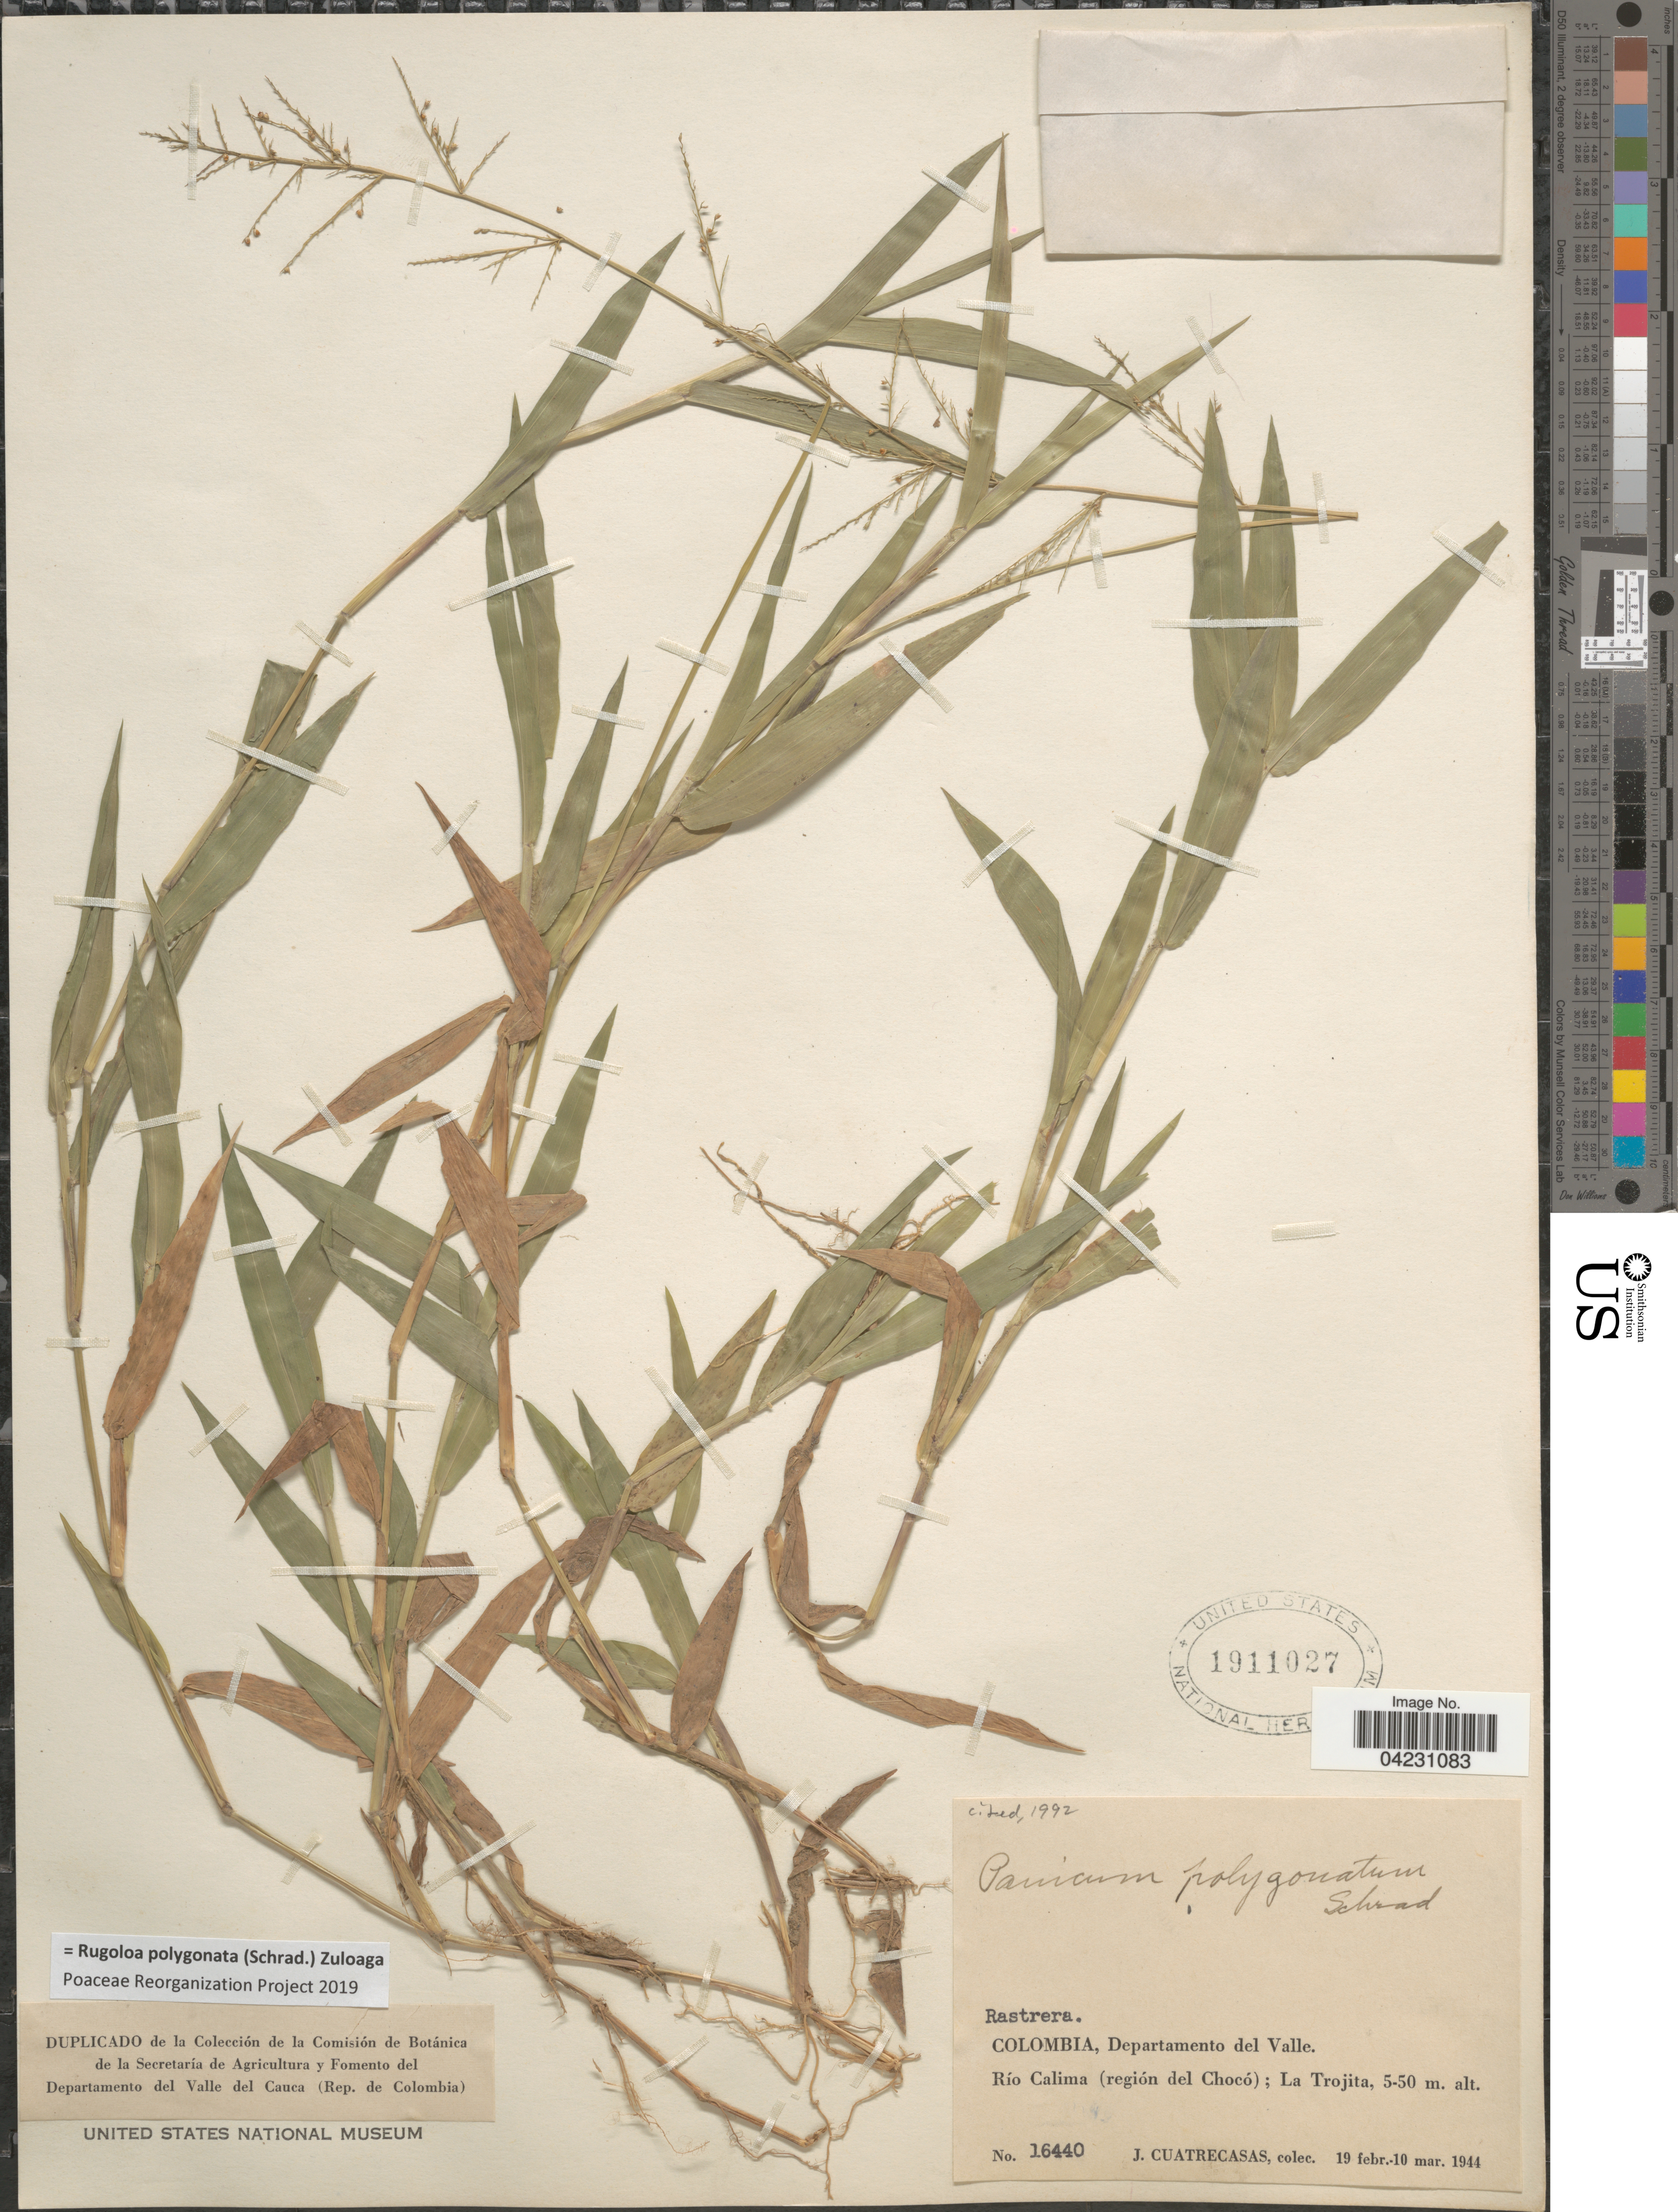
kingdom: Plantae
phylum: Tracheophyta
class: Liliopsida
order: Poales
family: Poaceae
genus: Rugoloa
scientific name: Rugoloa polygonata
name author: (Schrad.) Zuloaga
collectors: J. Cuatrecasas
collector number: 16440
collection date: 1944-02-19/1944-03-10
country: Colombia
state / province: Valle del Cauca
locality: Departamento del Valle. Río Calima (región del Chocó); La Trojita.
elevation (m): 5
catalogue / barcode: US 1911027